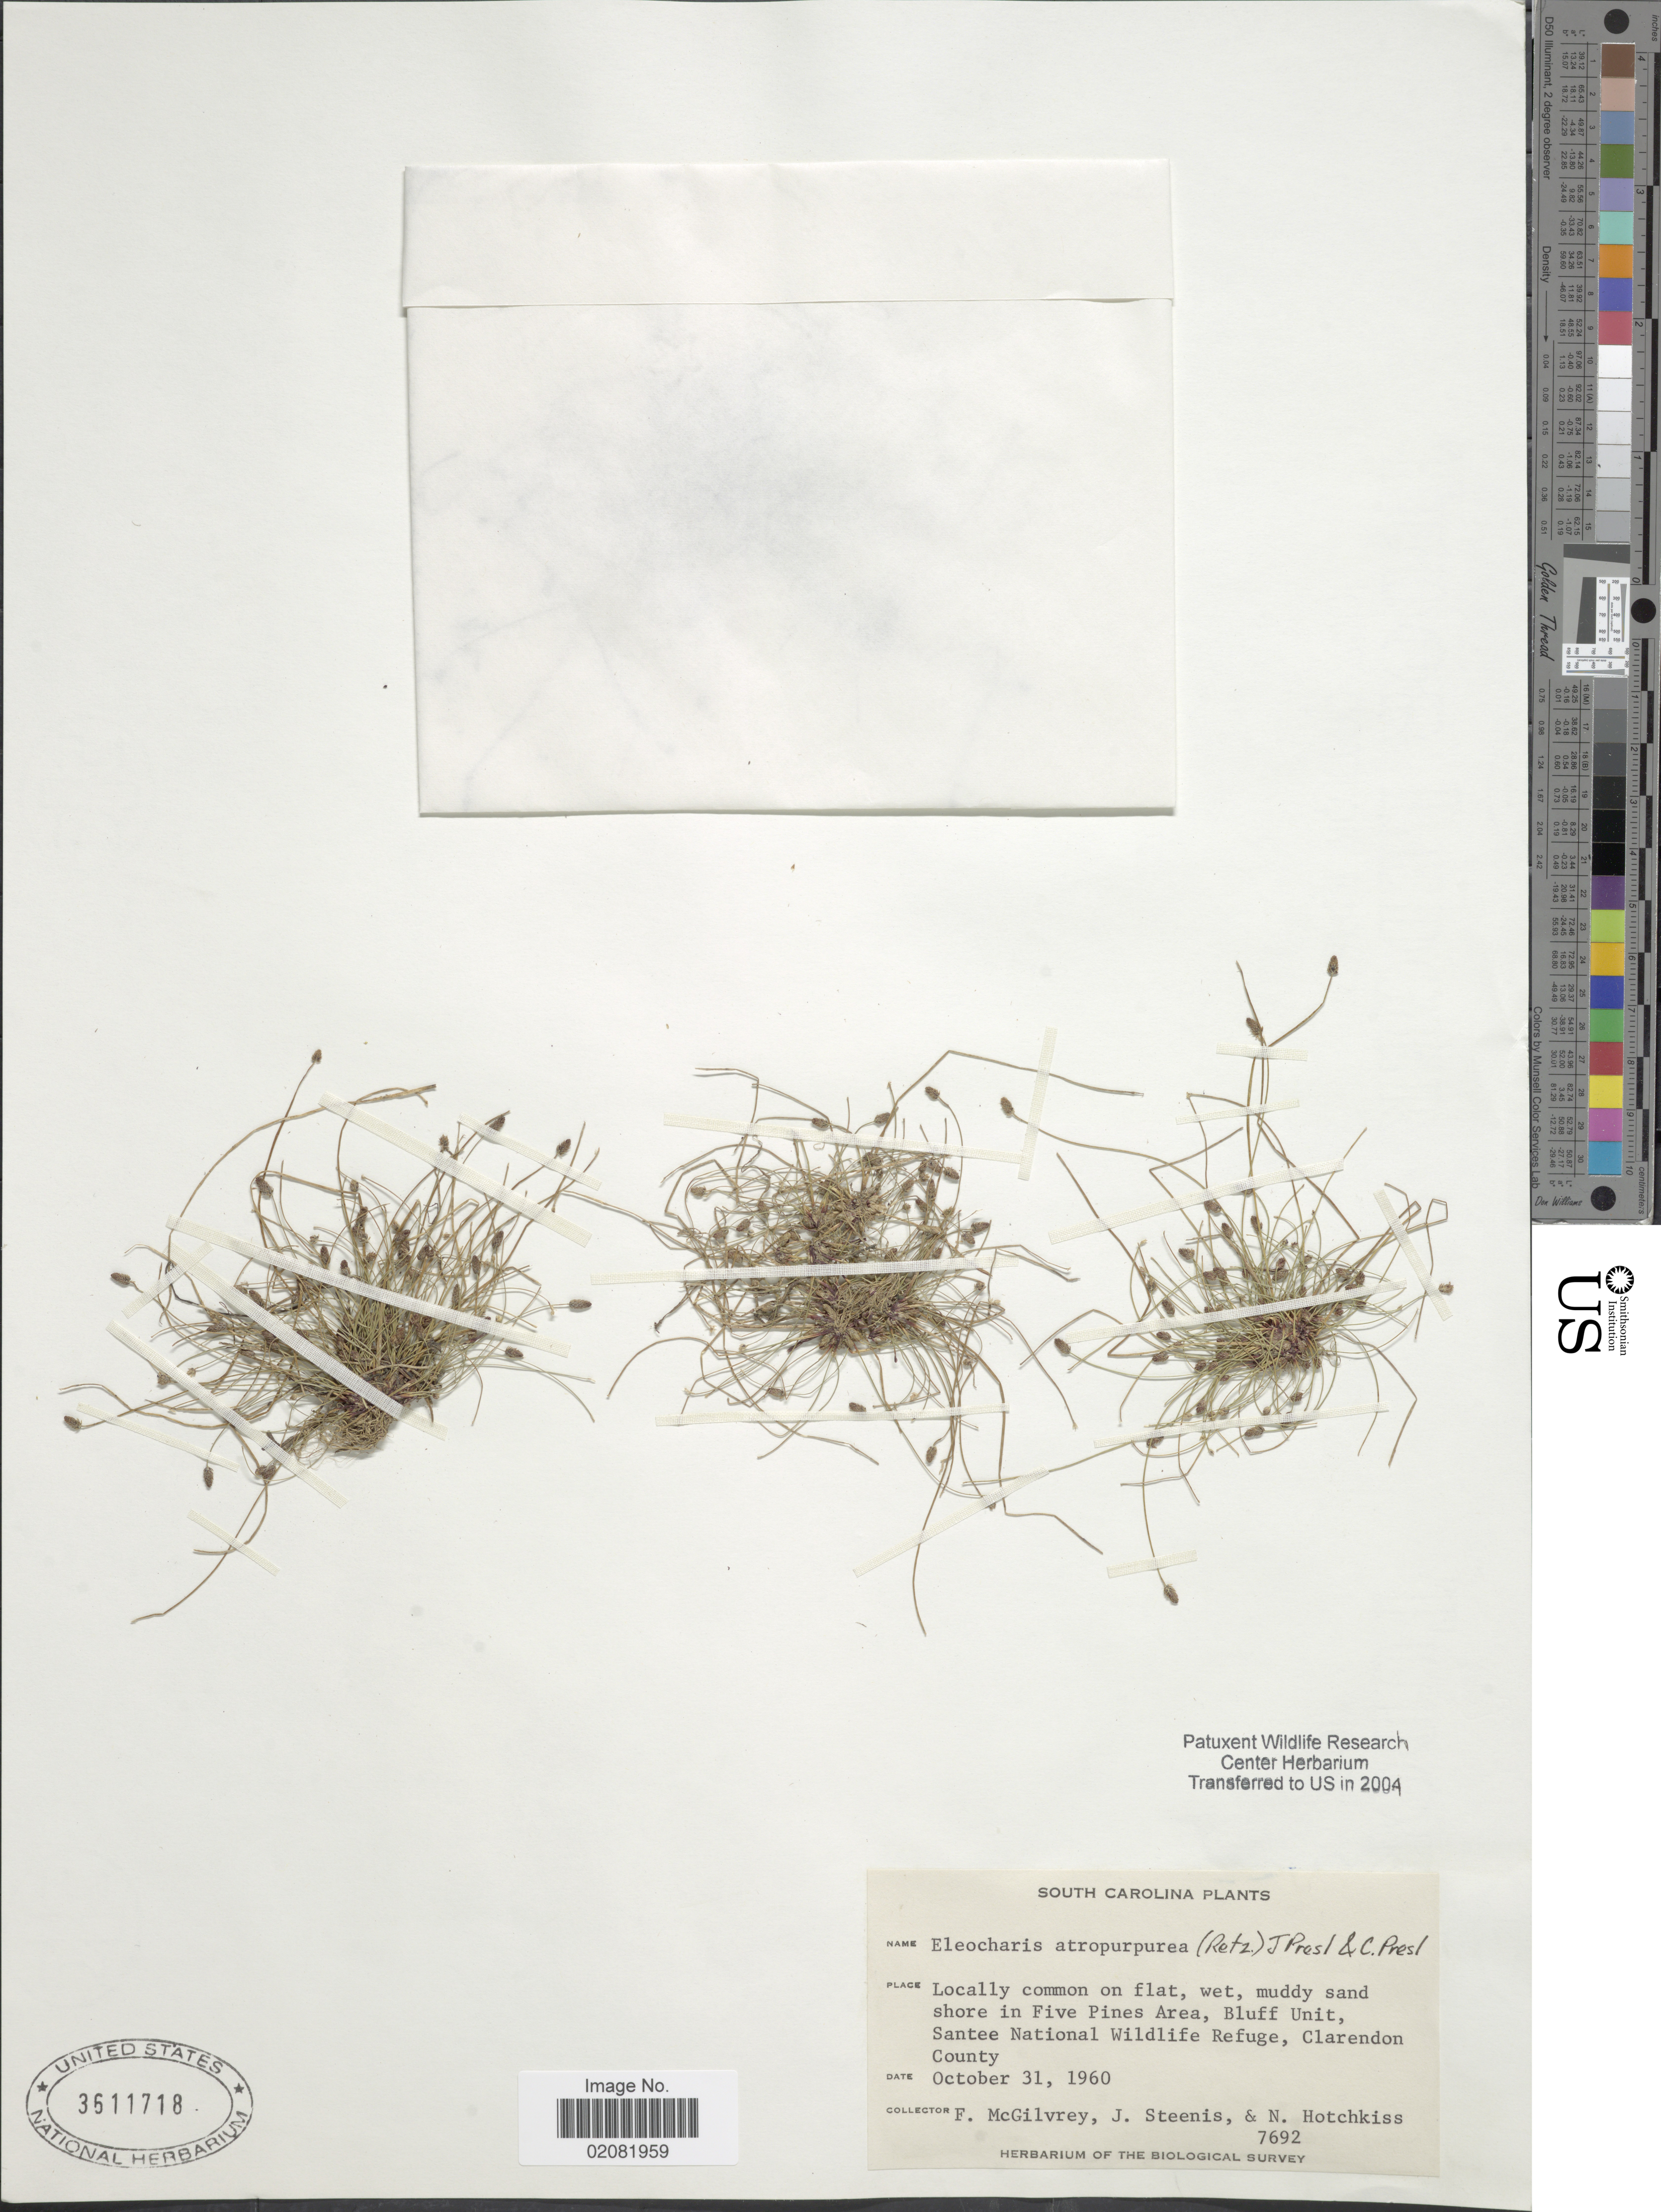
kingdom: Plantae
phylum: Tracheophyta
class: Liliopsida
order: Poales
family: Cyperaceae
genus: Eleocharis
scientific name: Eleocharis atropurpurea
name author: (Retz.) J. Presl & C. Presl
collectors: F. McGilvrey, J. Steenis & N. Hotchkiss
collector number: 7692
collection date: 1960-10-31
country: United States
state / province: South Carolina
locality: Shore in Five Pines Aea, Bluff Unit, Santee National Wildlife Refuge, Clarendon County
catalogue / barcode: US 3611718